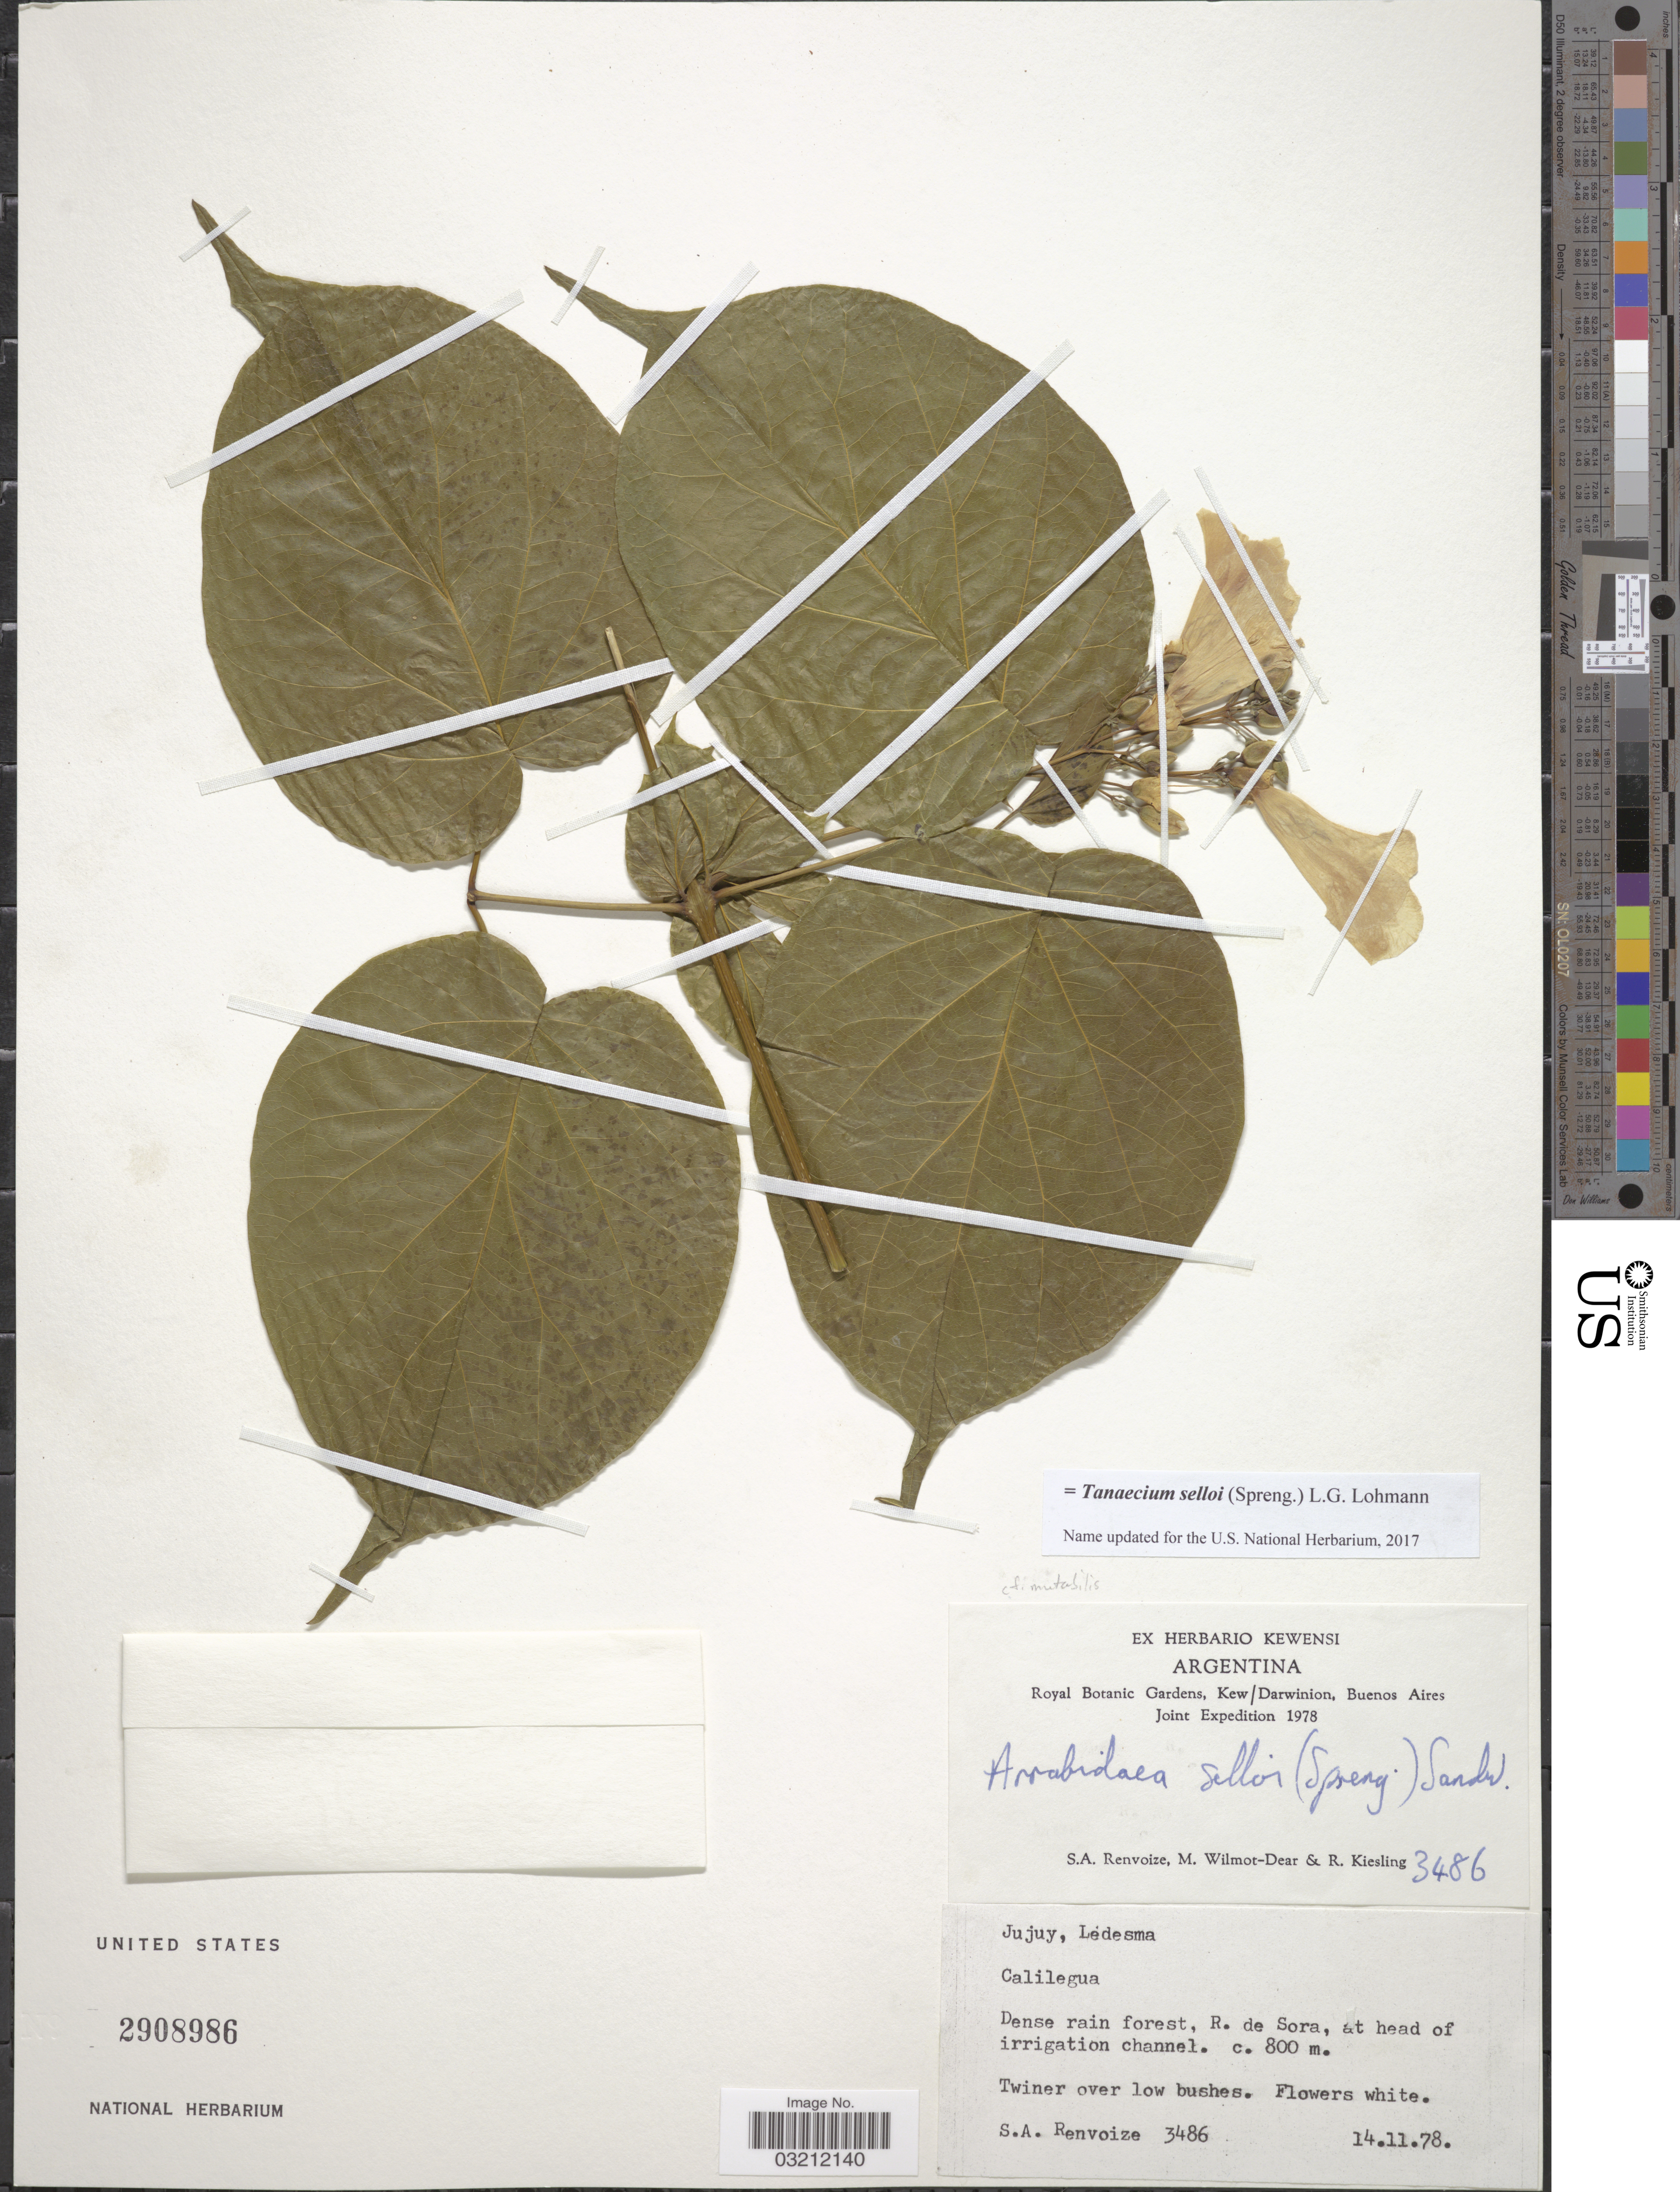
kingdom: Plantae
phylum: Tracheophyta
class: Magnoliopsida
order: Lamiales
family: Bignoniaceae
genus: Tanaecium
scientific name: Tanaecium selloi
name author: (Spreng.) L.G. Lohmann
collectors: S. A. Renvoize, M. Wilmot-Dear & R. Kiesling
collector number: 3486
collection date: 1978-11-14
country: Argentina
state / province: Jujuy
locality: Ledesma. Calilegua. Dense rain forest, R. de Sora, at head of irrigation channel.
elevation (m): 800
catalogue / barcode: US 2908986